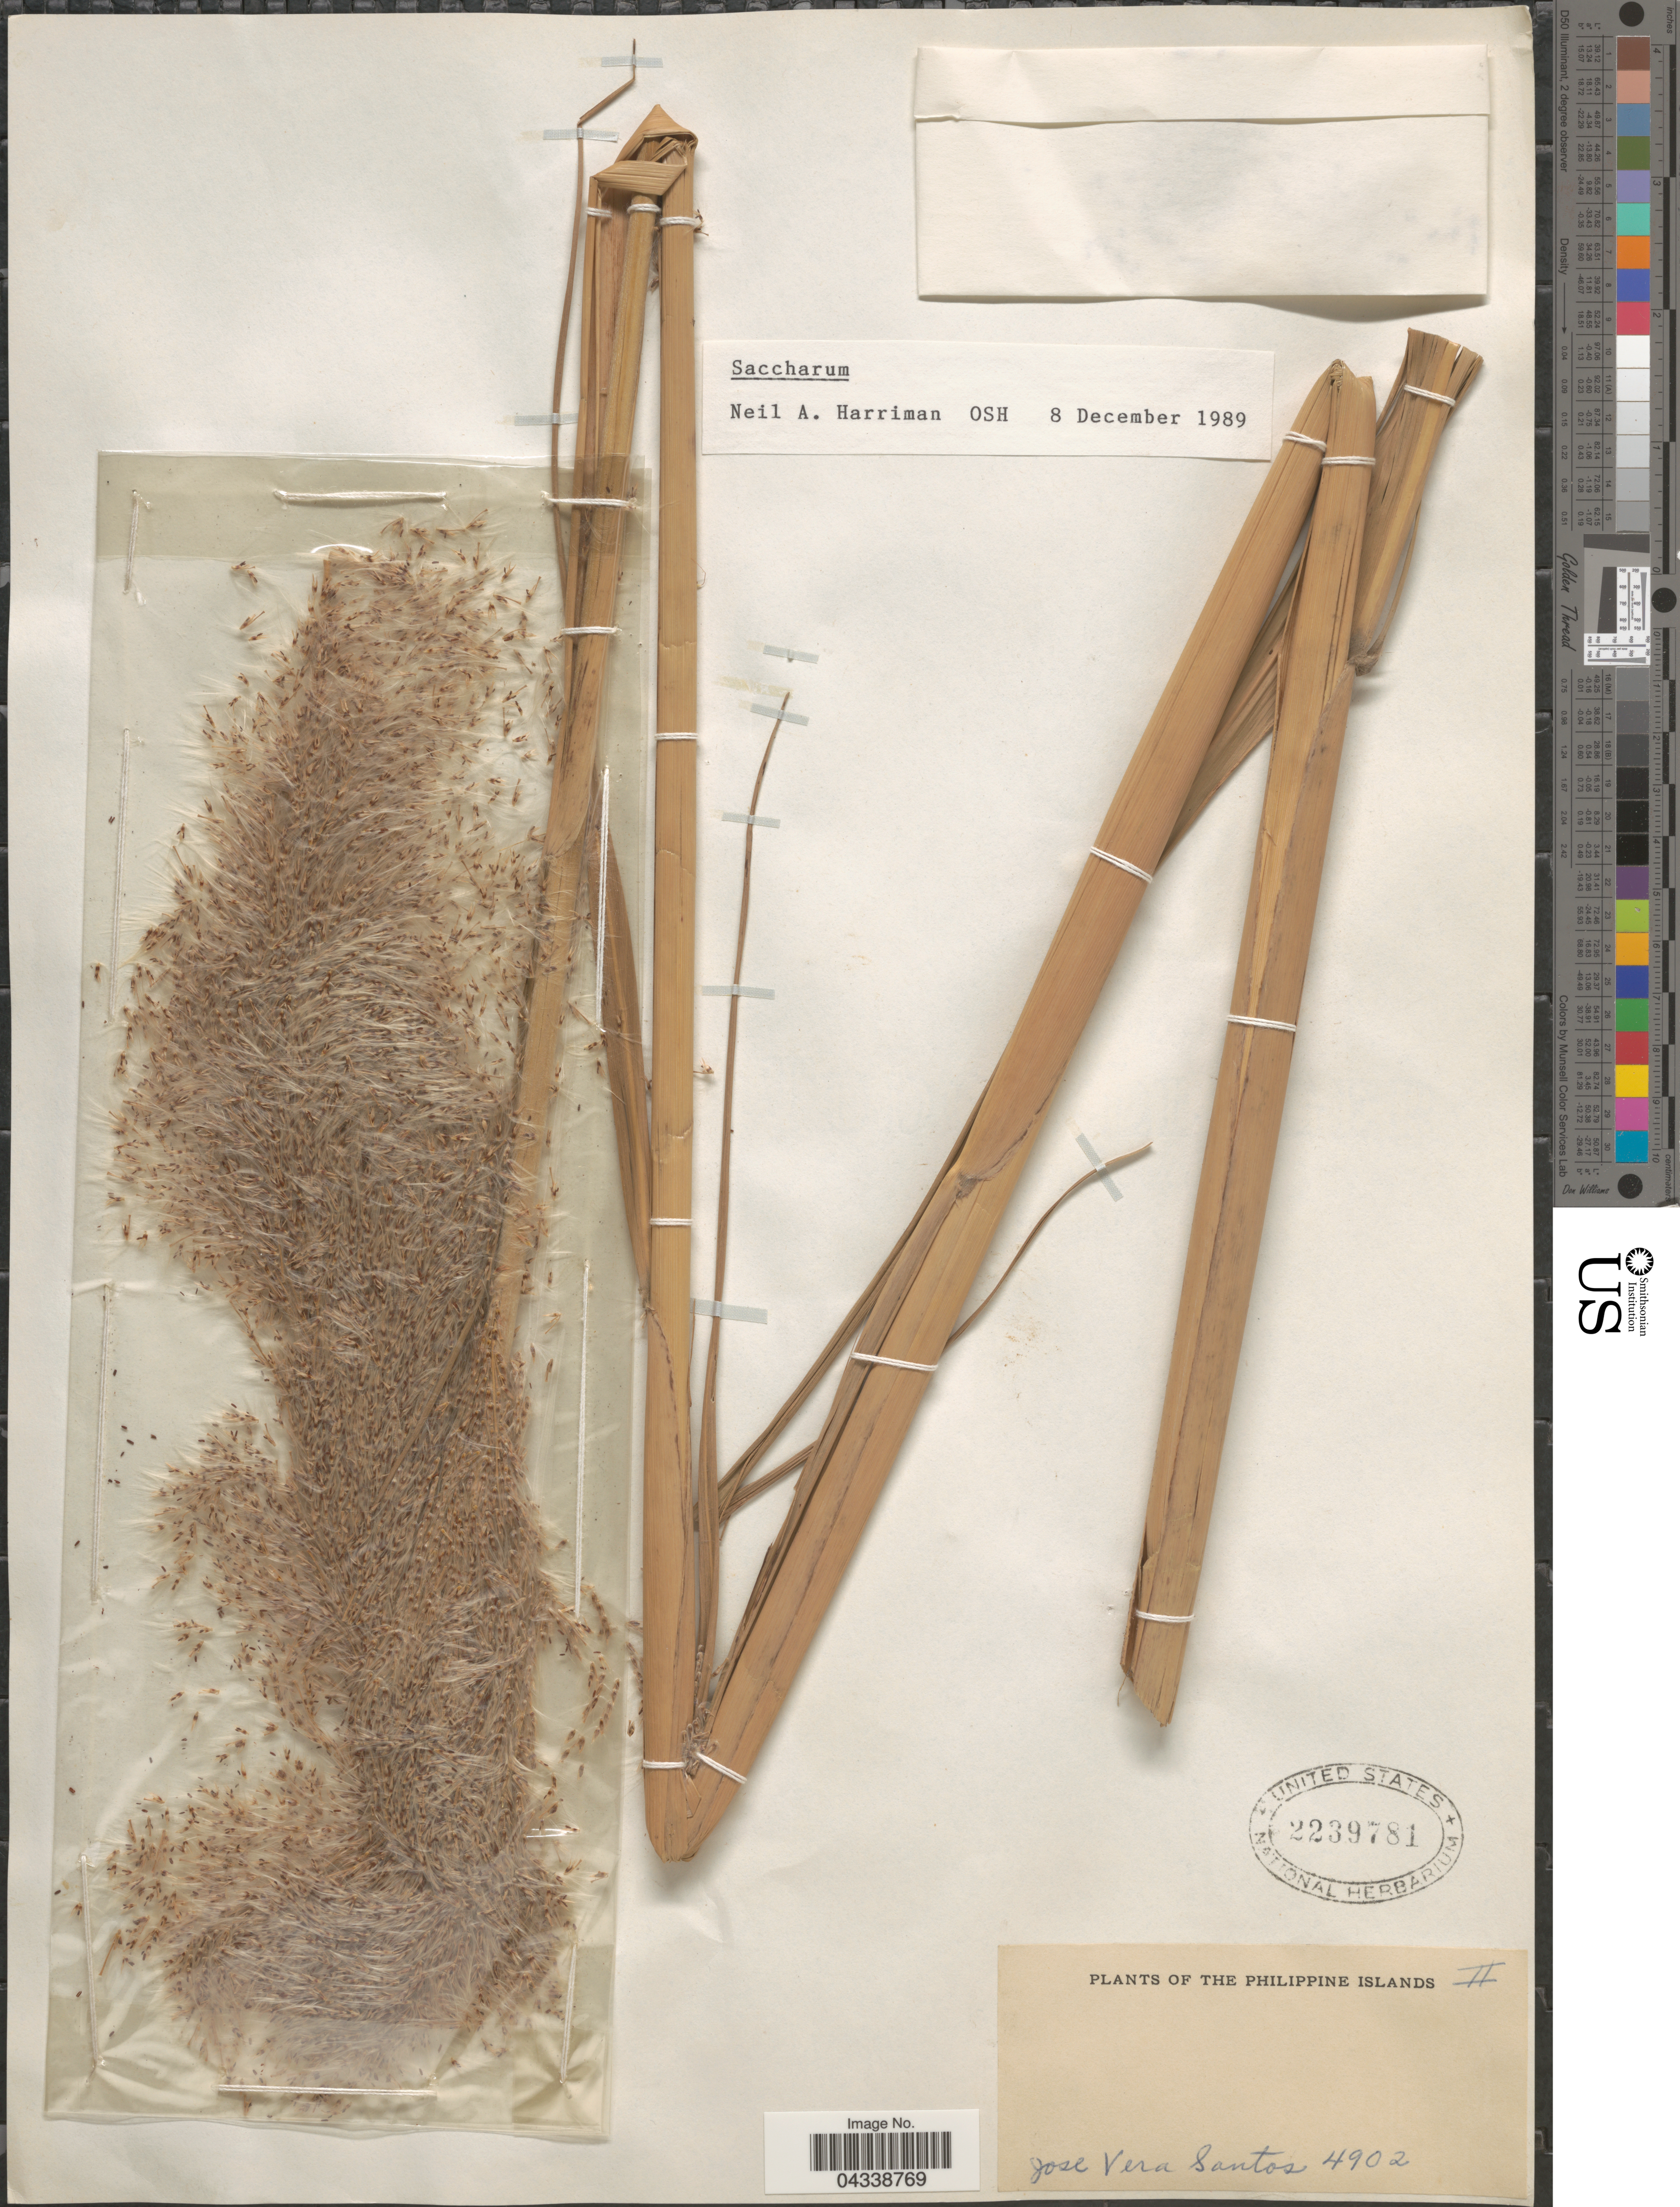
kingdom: Plantae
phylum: Tracheophyta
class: Liliopsida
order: Poales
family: Poaceae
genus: Saccharum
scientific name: Saccharum sp.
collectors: J. V. Santos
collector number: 4902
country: Philippines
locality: The Philippine Islands.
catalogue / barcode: US 2239781